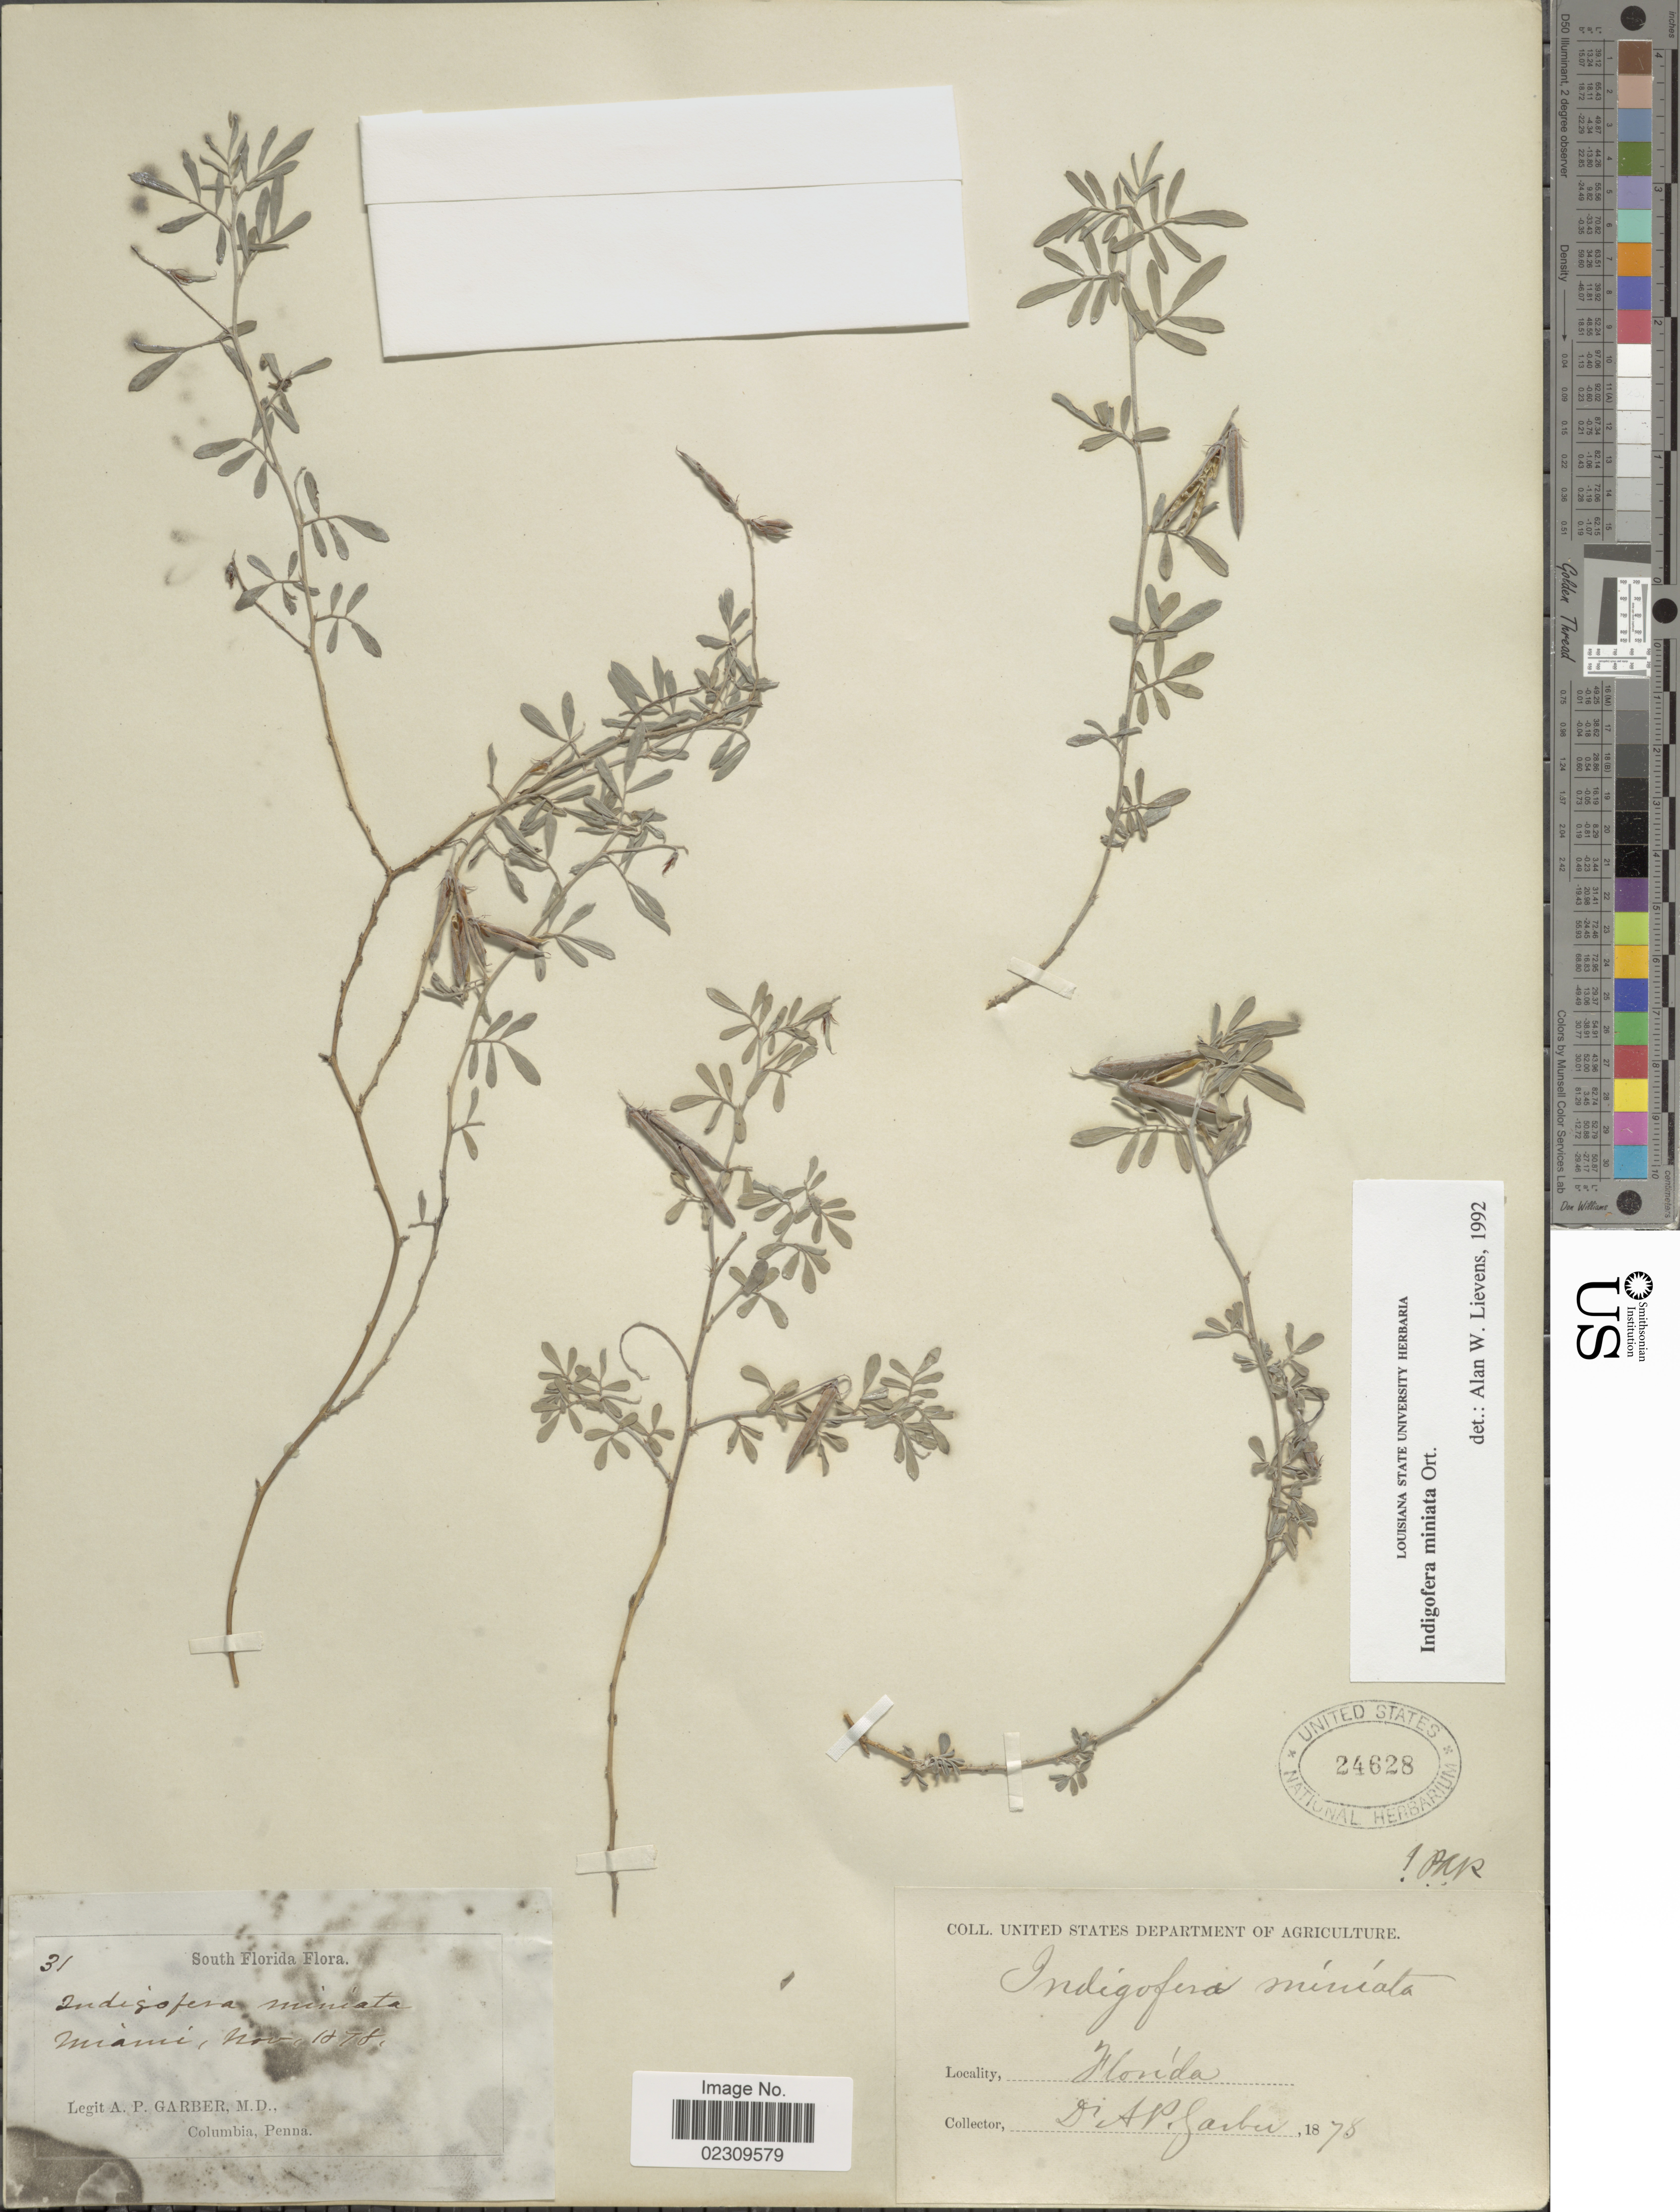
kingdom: Plantae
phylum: Tracheophyta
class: Magnoliopsida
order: Fabales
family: Fabaceae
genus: Indigofera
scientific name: Indigofera miniata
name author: Orteg.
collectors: A. P. Garber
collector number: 31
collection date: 1878-11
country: United States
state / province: Florida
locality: South Florida. Miami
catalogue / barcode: US 24628